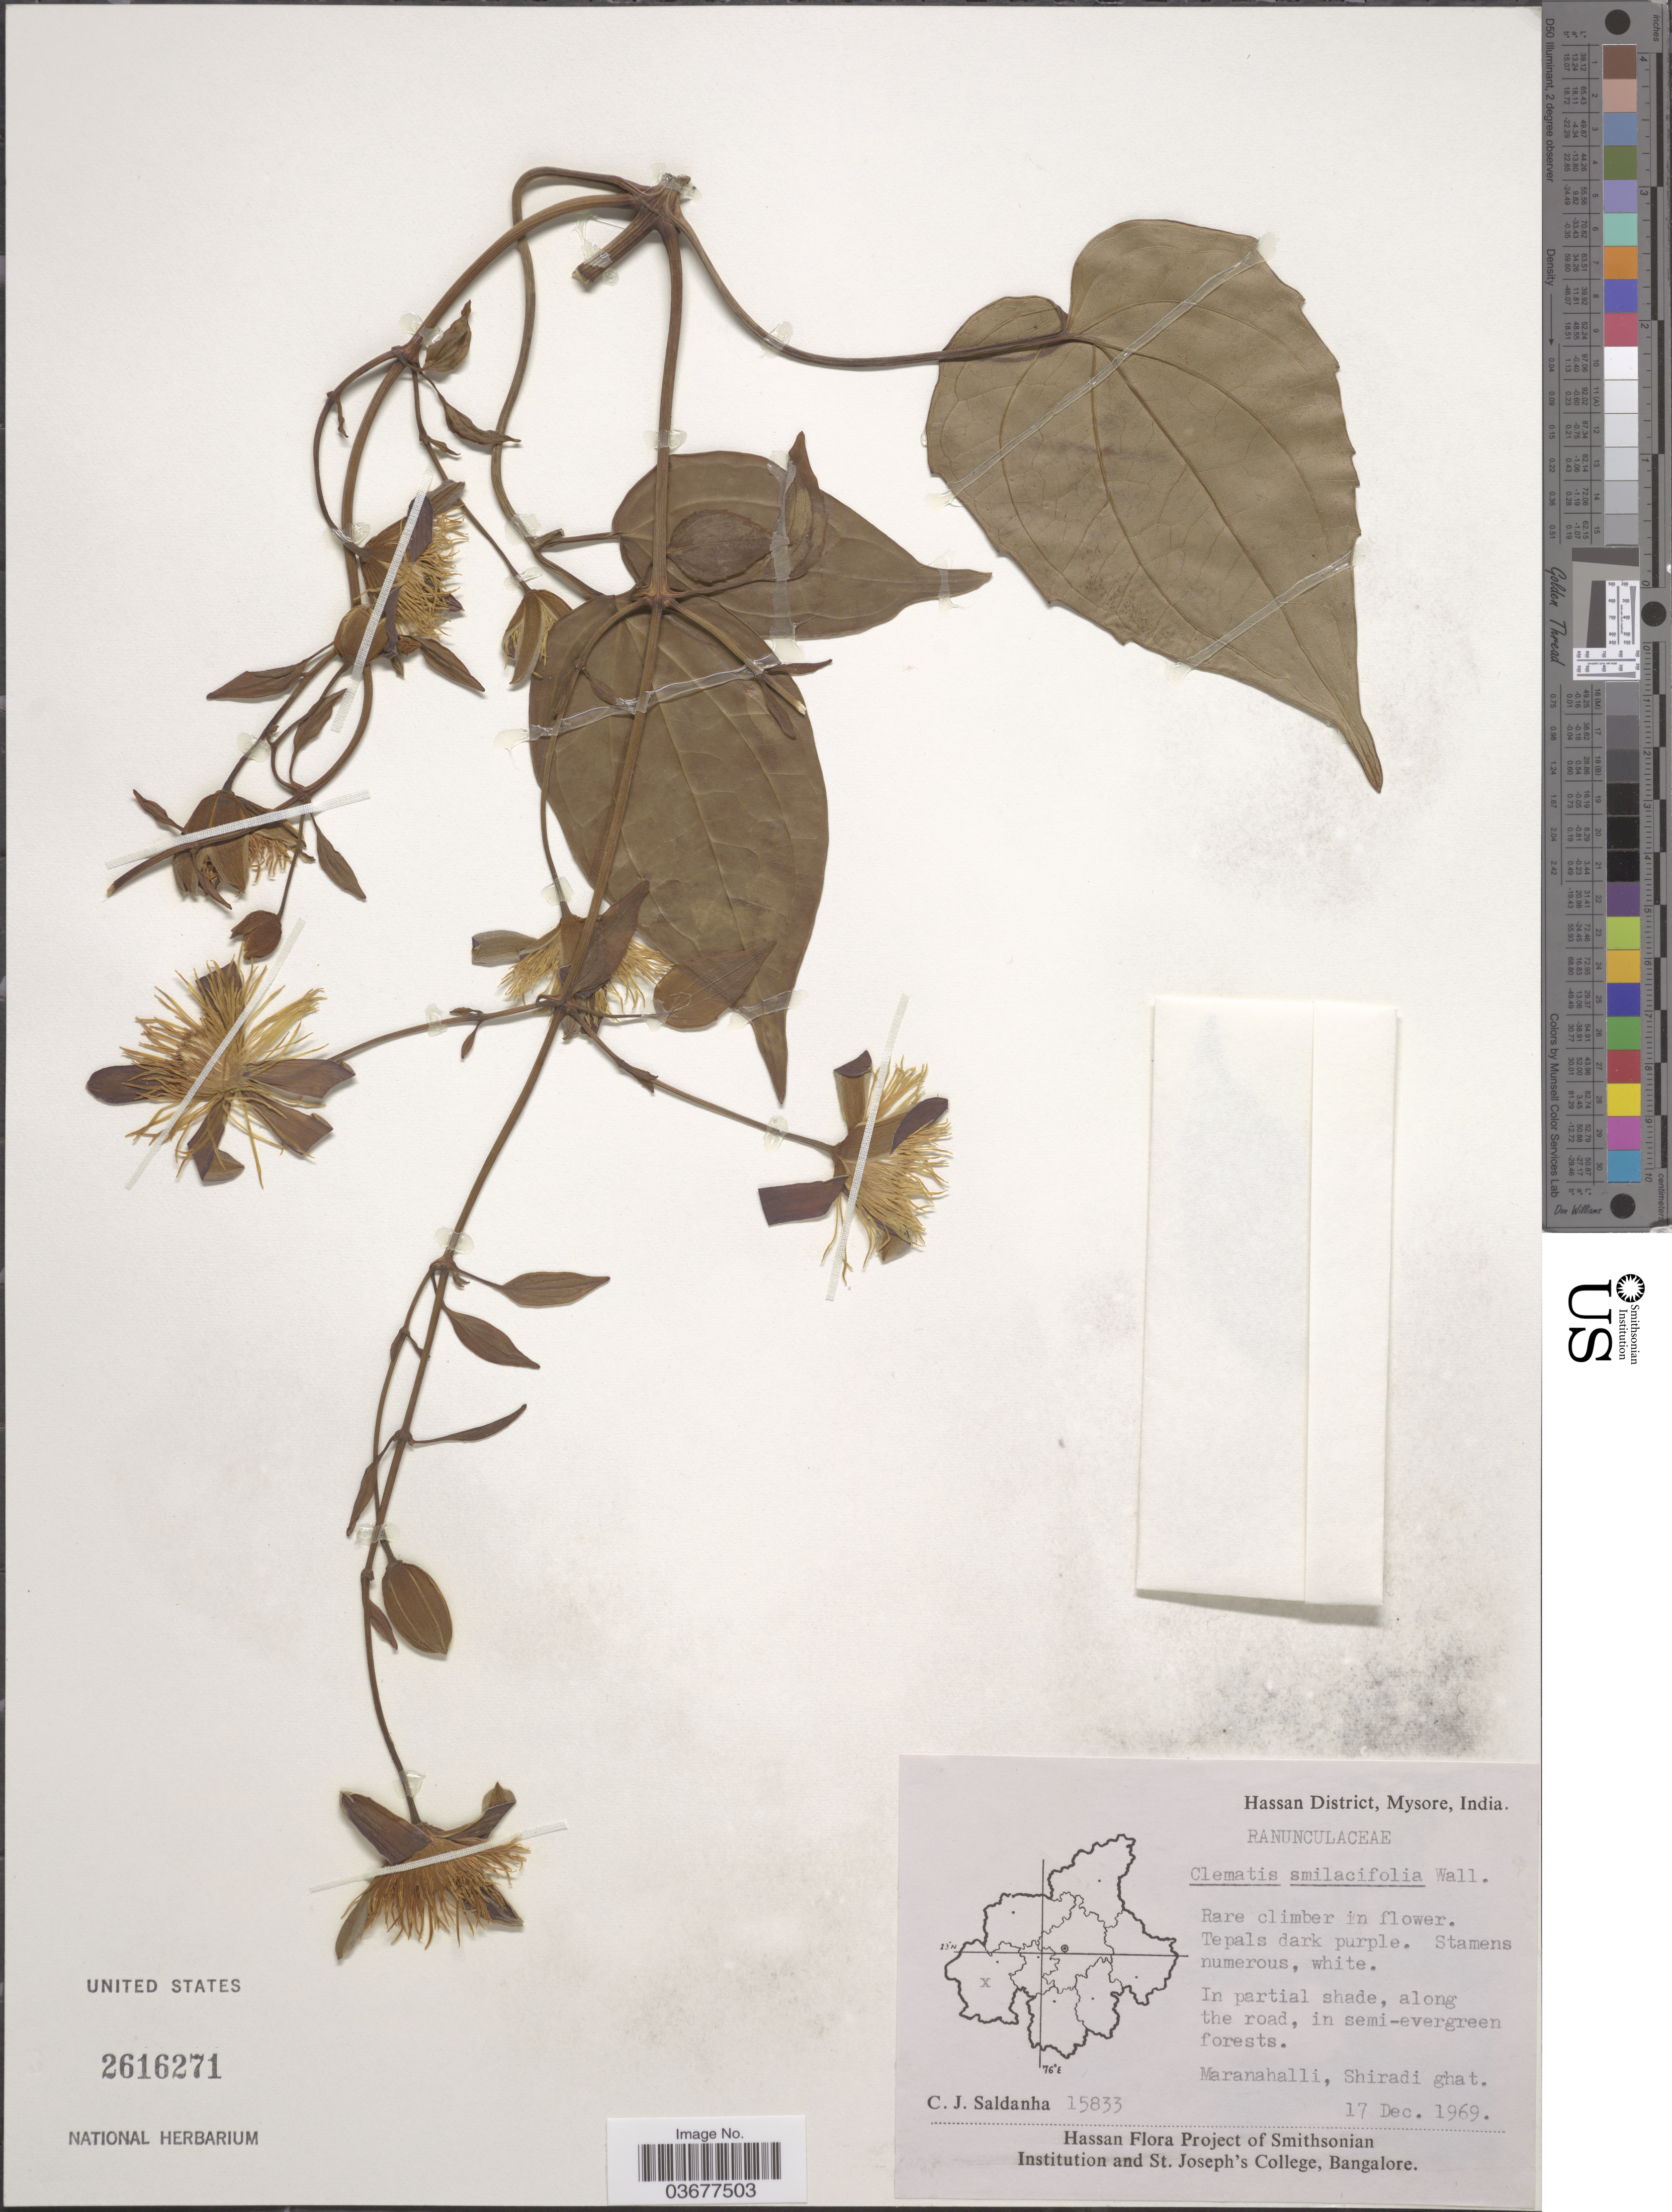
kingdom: Plantae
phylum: Tracheophyta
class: Magnoliopsida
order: Ranunculales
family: Ranunculaceae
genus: Clematis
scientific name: Clematis smilacifolia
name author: Wall.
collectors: C. J. Saldanha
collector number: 15833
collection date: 1969-12-17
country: India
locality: Hassan District, Mysore. Maranahalli, Shiradi ghat.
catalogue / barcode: US 2616271